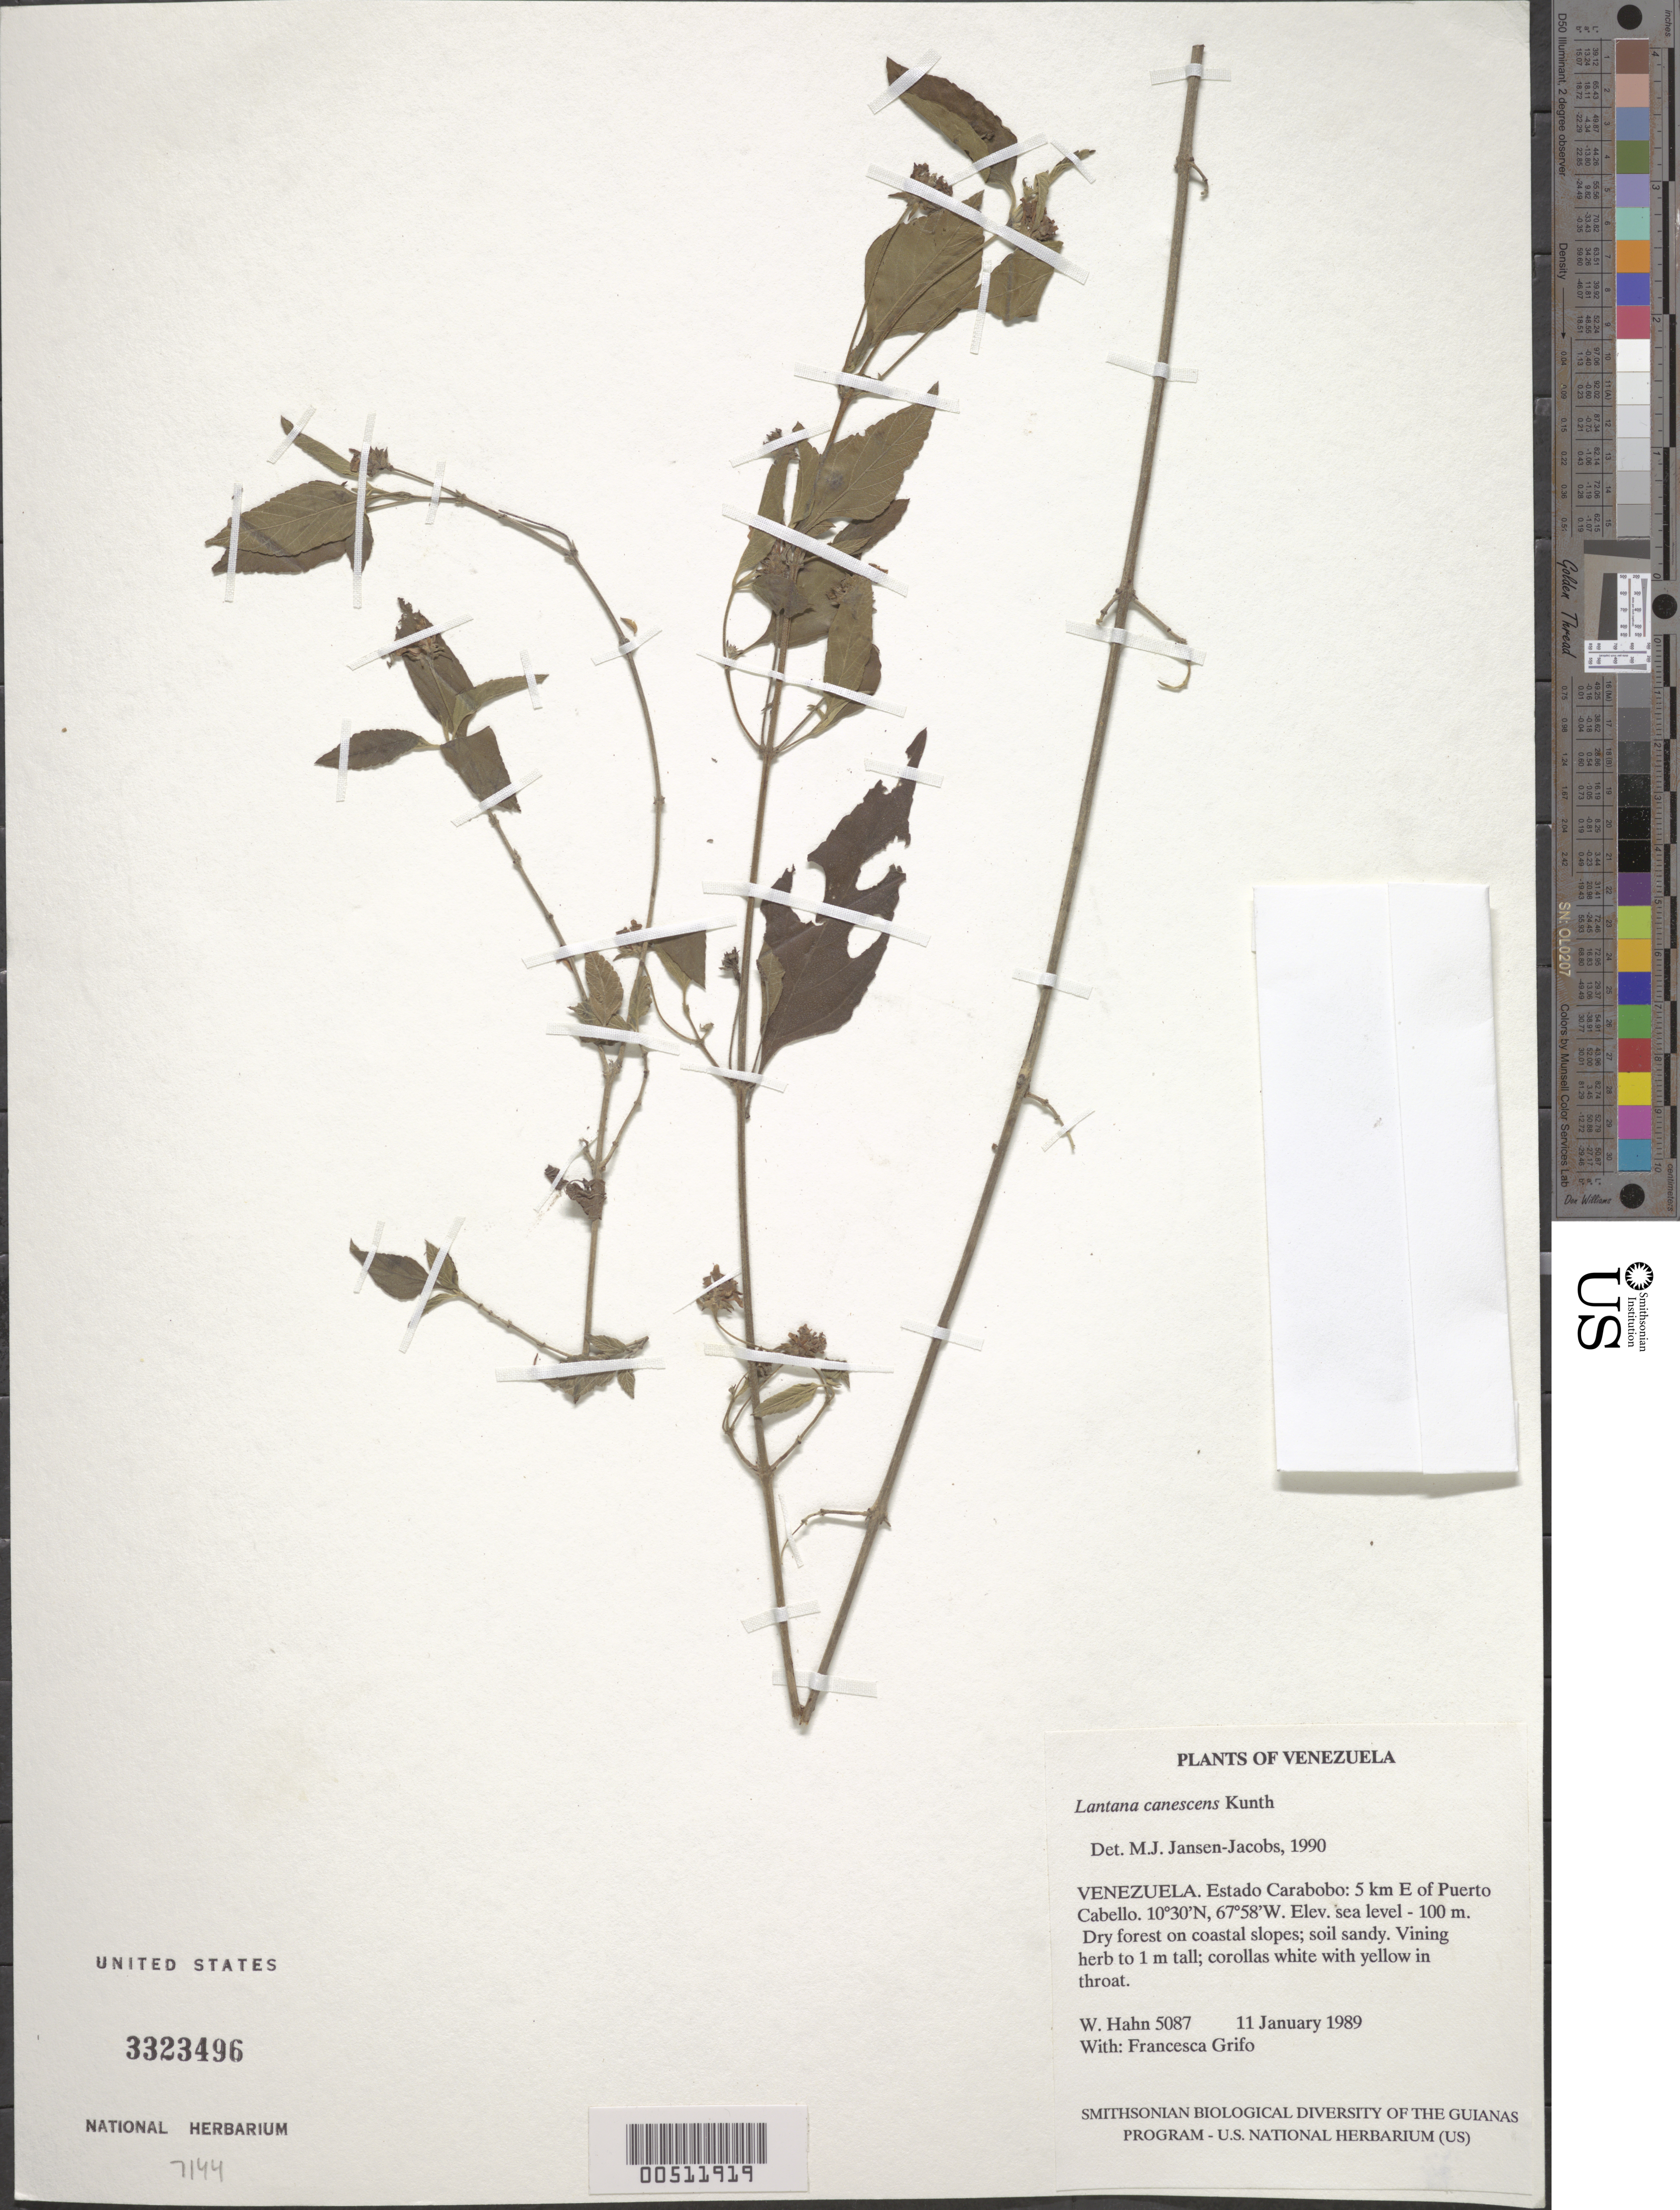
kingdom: Plantae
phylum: Tracheophyta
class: Magnoliopsida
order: Lamiales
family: Verbenaceae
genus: Lantana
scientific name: Lantana canescens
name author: Kunth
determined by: Jansen-Jacobs, M. J., (U), Nationaal Herbarium Nederland, Utrecht University branch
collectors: W. J. Hahn & F. Grifo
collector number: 5087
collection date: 1989-01-11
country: Venezuela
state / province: Carabobo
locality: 5 km E of Puerto Cabello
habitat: Dry forest on coastal slopes; soil sandy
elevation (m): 0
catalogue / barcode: US 3323496